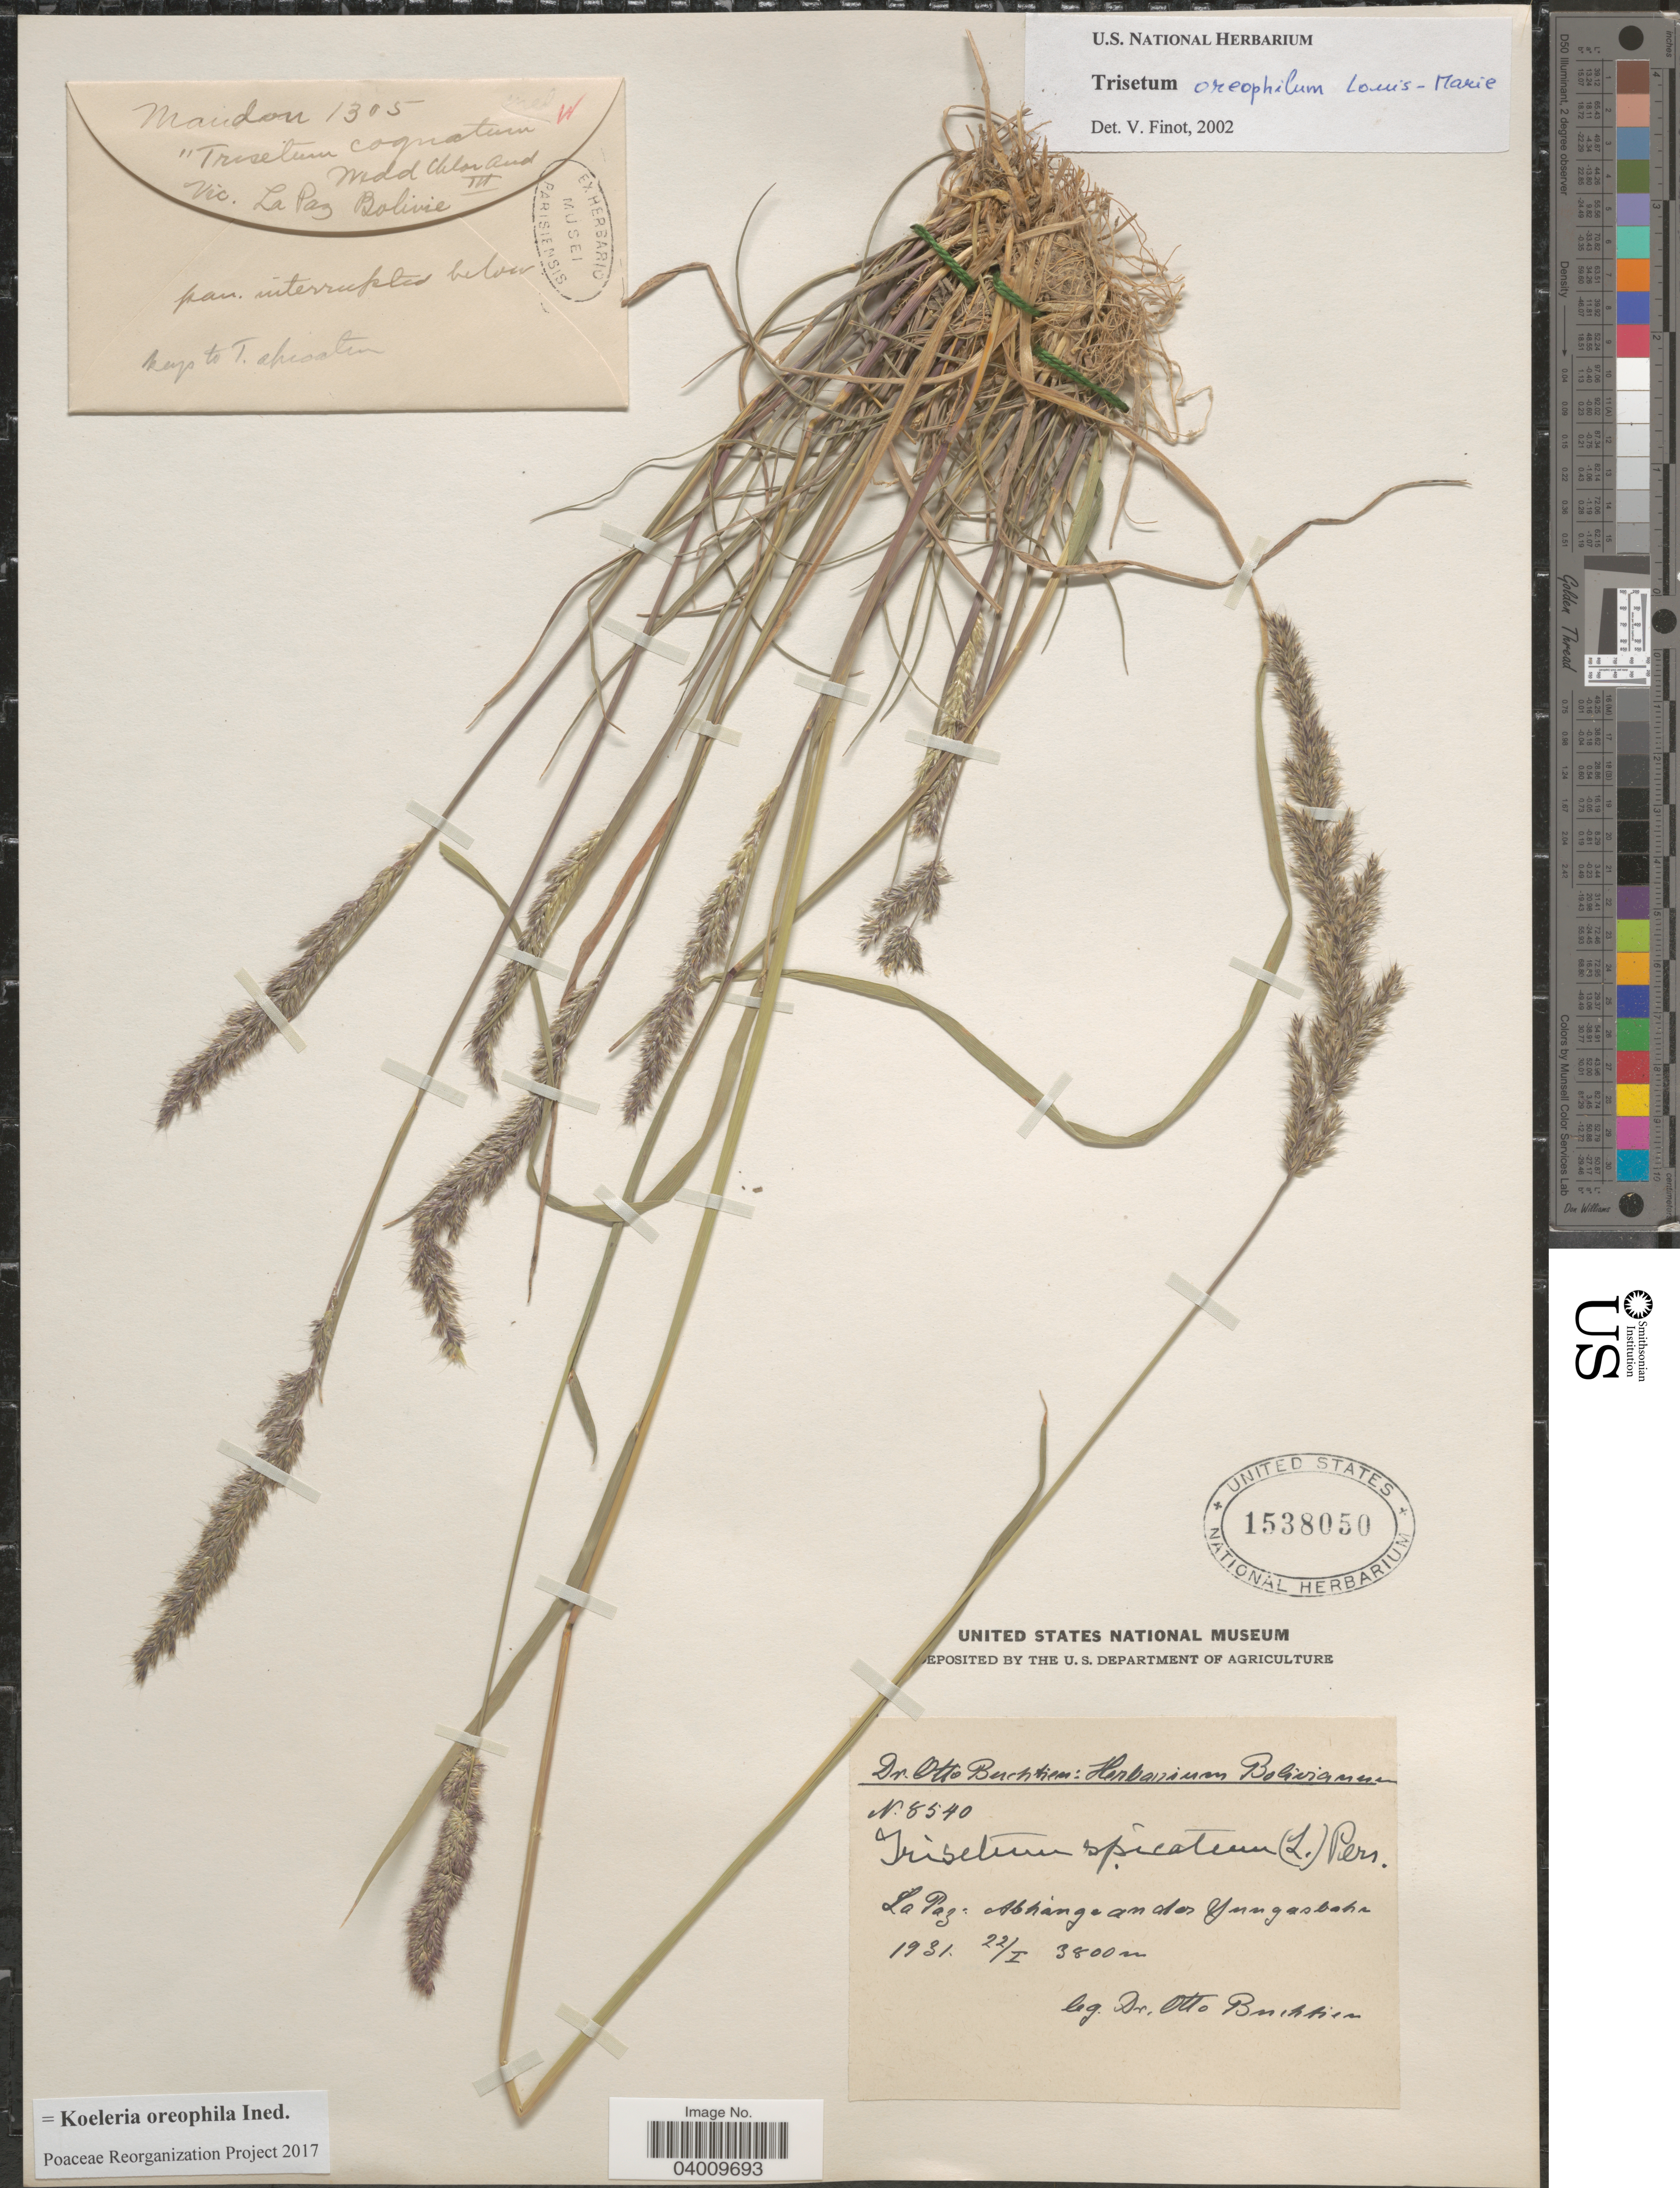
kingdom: Plantae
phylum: Tracheophyta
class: Liliopsida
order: Poales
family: Poaceae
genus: Koeleria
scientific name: Koeleria oreophila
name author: (Louis-Marie) Barberá et al.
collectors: O. Buchtien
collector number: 8540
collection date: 1931-01-22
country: Bolivia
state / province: La Paz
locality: Abhànge an der Yungasbahn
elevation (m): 3800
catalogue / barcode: US 1538050